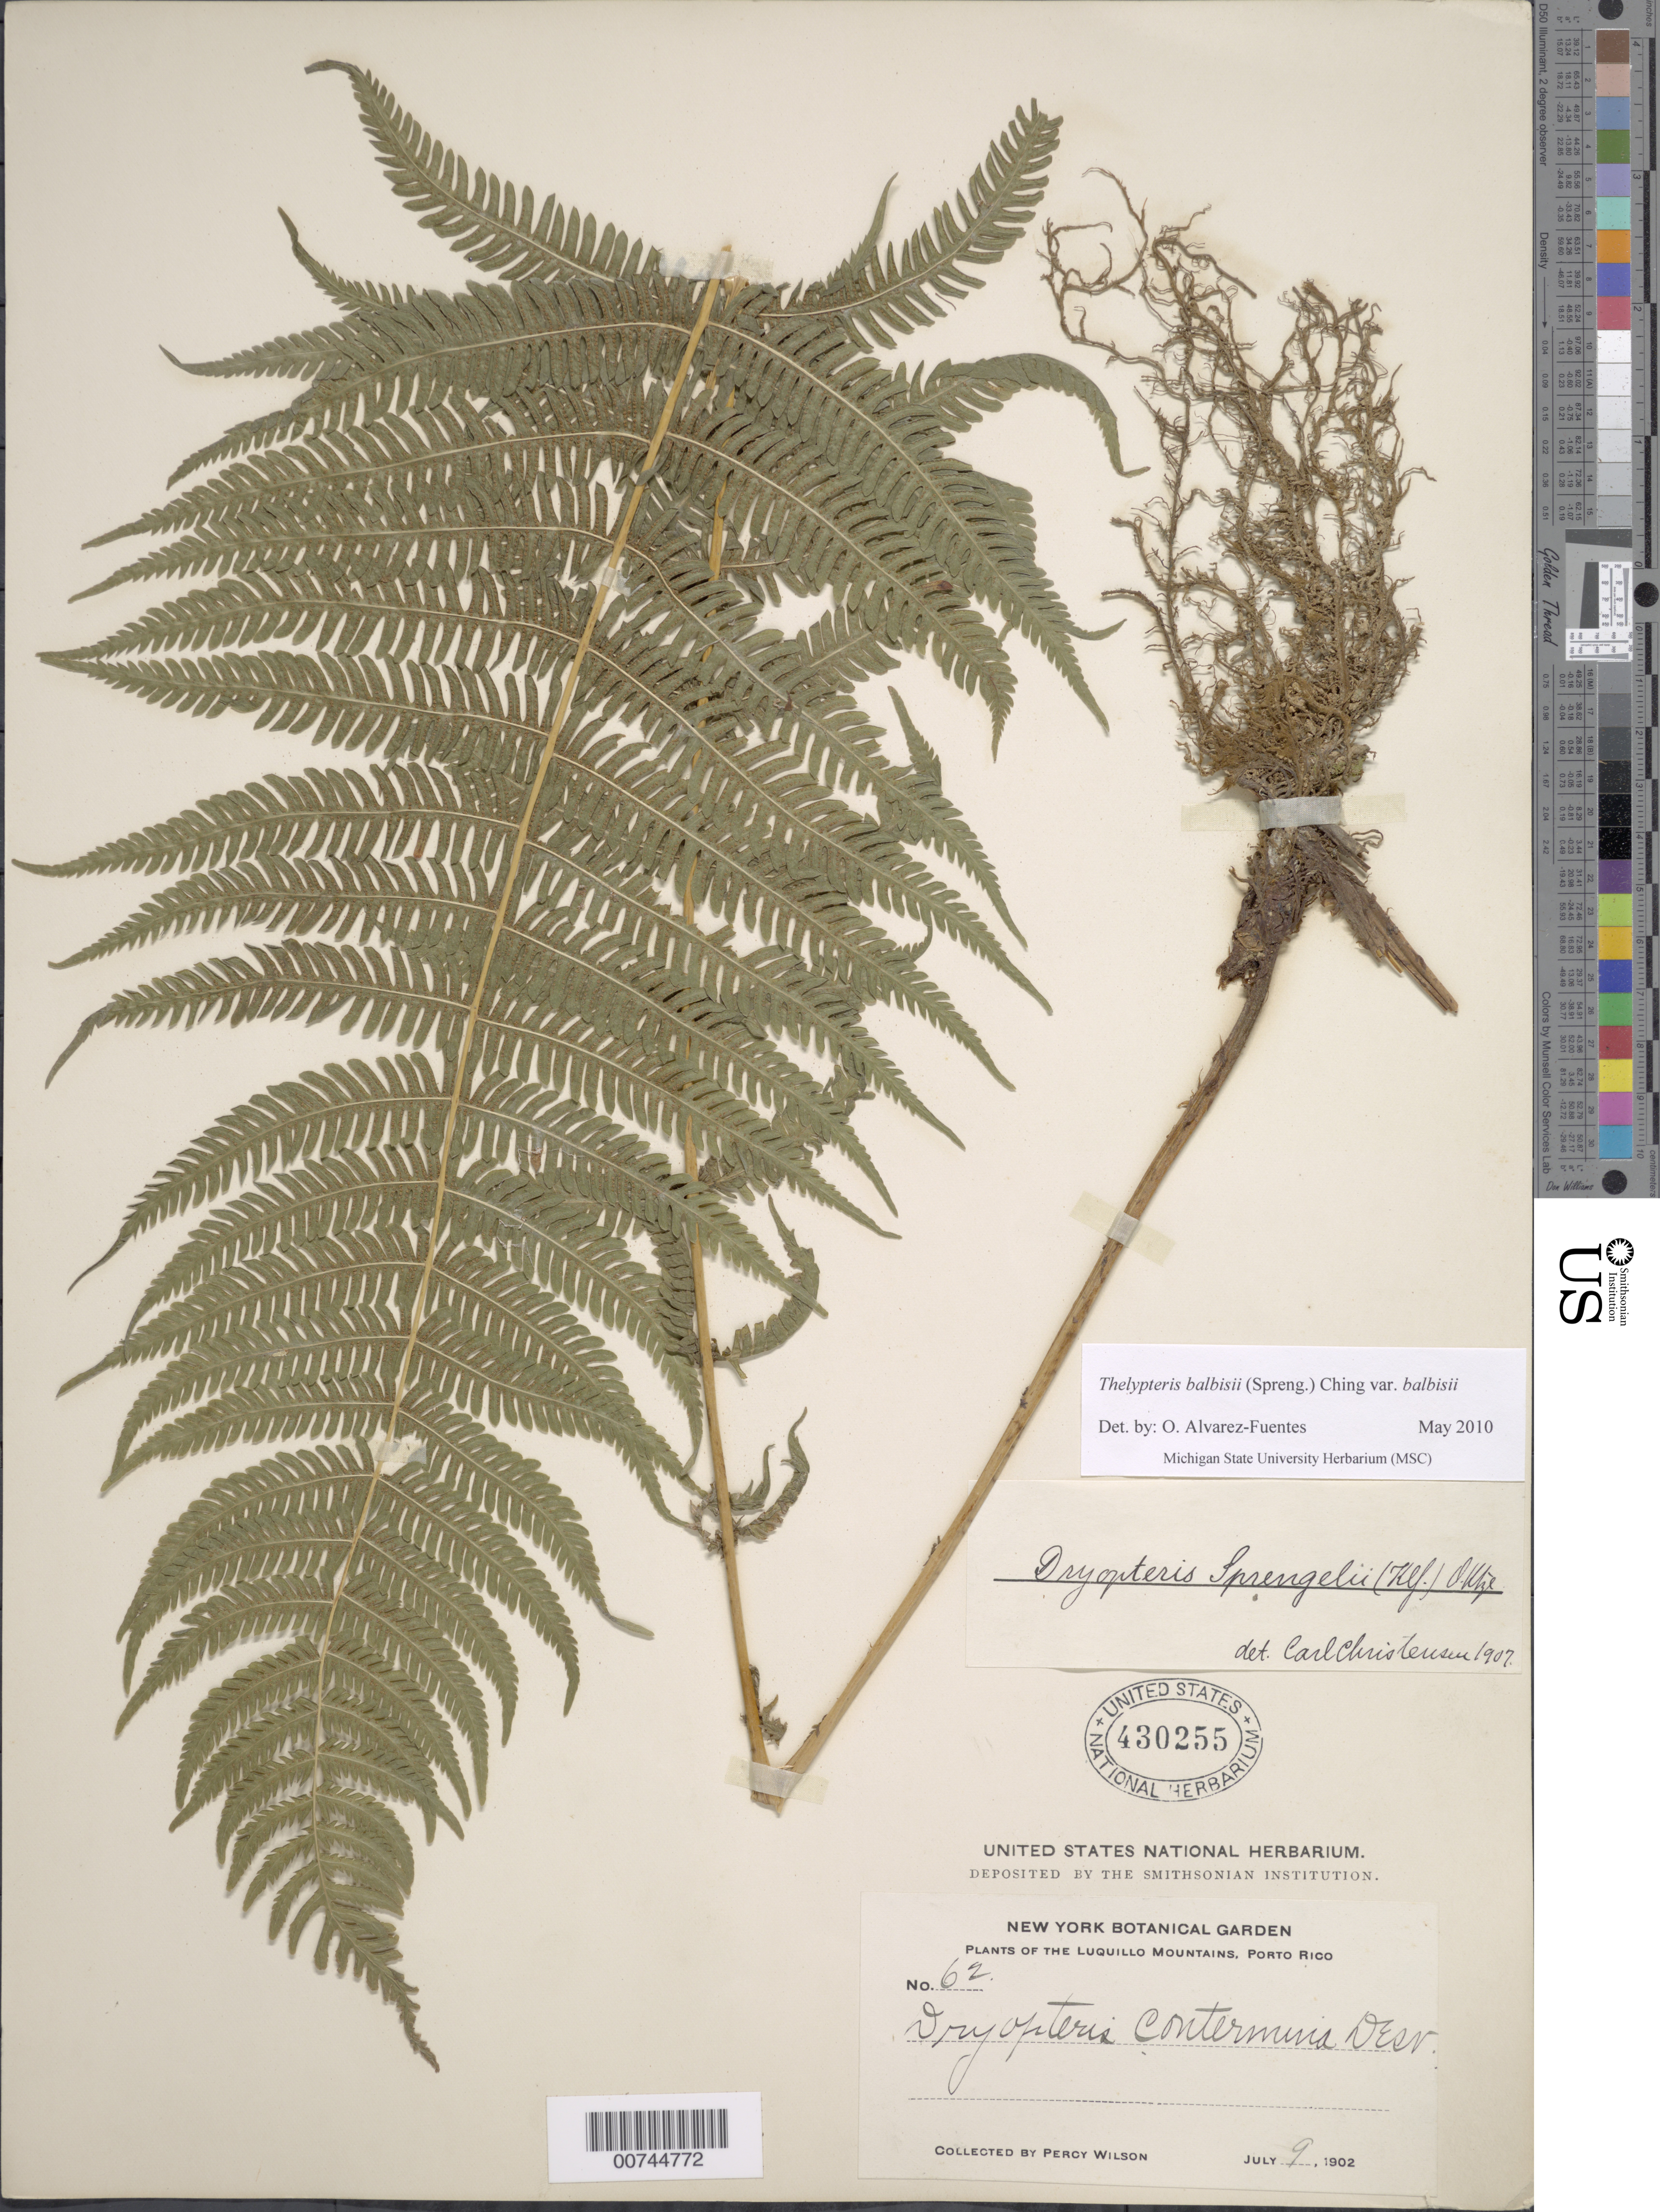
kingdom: Plantae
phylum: Tracheophyta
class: Polypodiopsida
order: Polypodiales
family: Thelypteridaceae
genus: Amauropelta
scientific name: Amauropelta balbisii (Spreng.) comb. nov., ined. 2015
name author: (Spreng.)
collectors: P. Wilson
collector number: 62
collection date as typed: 09 Jul 1902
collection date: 1902-07-09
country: Puerto Rico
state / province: Luquillo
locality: Luquillo Mountains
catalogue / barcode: US 430255